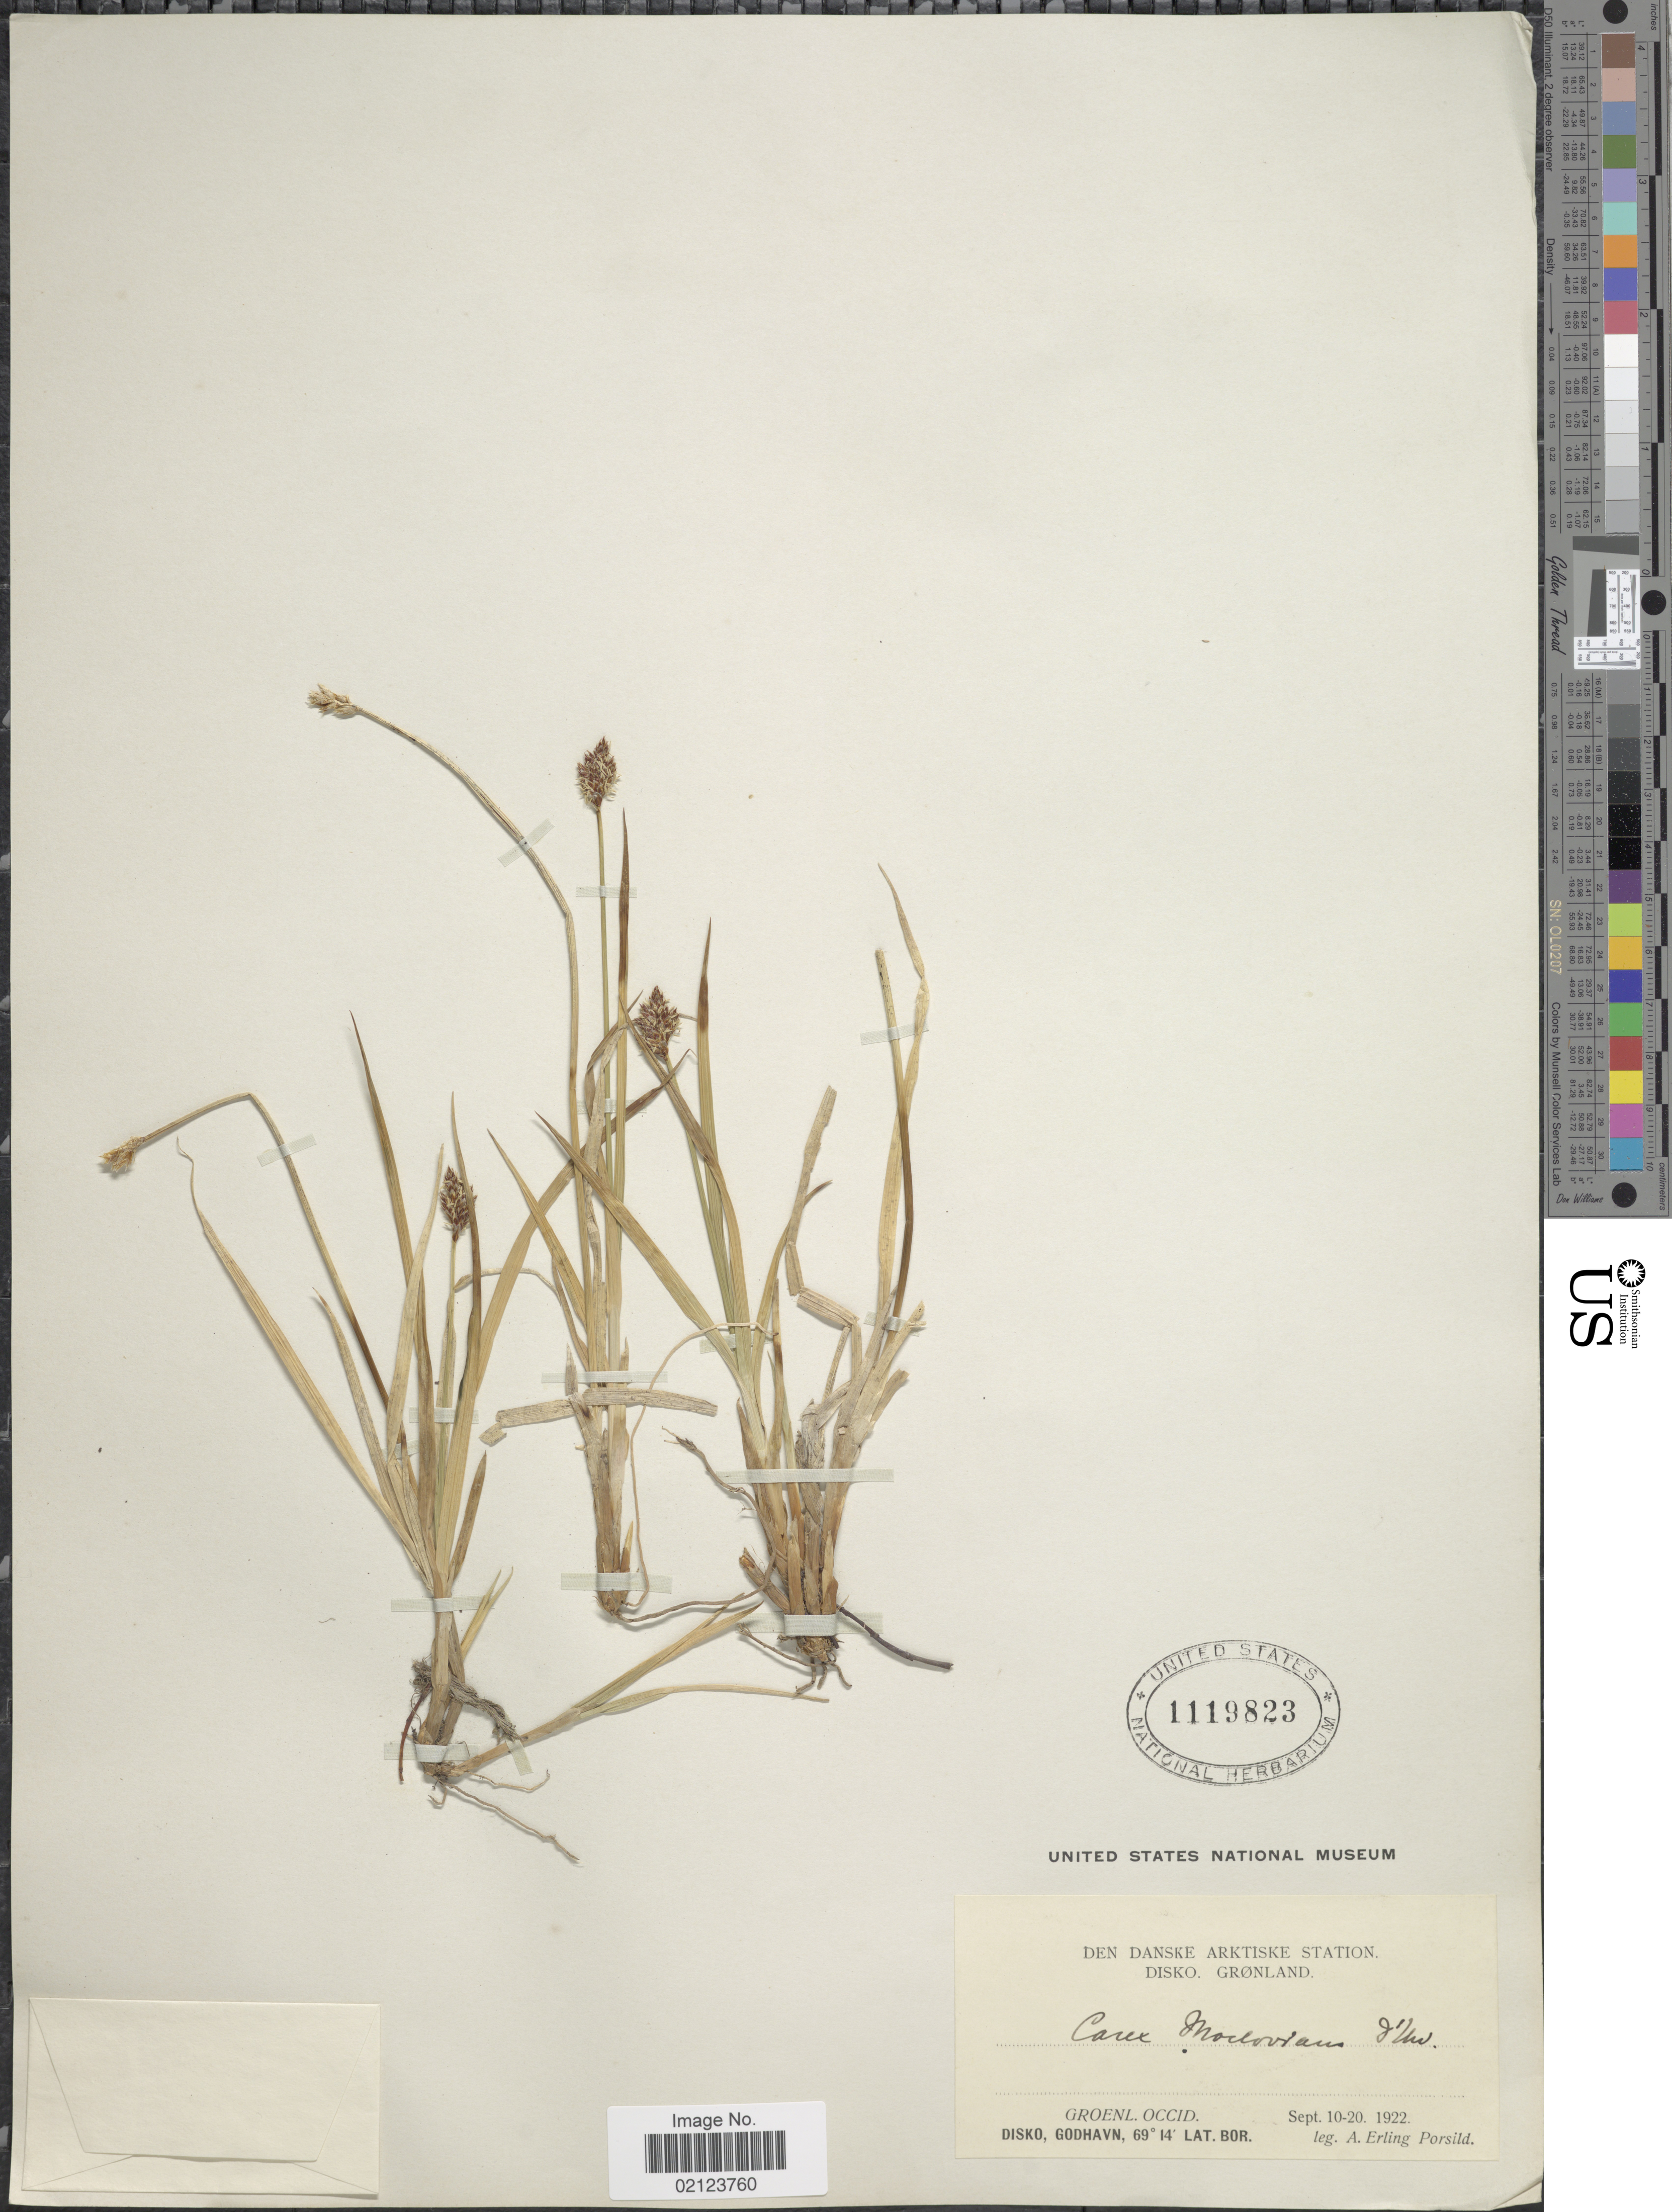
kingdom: Plantae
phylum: Tracheophyta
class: Liliopsida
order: Poales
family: Cyperaceae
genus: Carex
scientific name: Carex macloviana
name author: d'Urv.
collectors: A. E. Porsild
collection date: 1922-09-10/1922-09-20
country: Greenland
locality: Den Danske Arktiske Station. Disko, Gronland. Groenl. Occid. Disko, Godhavn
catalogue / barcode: US 1119823